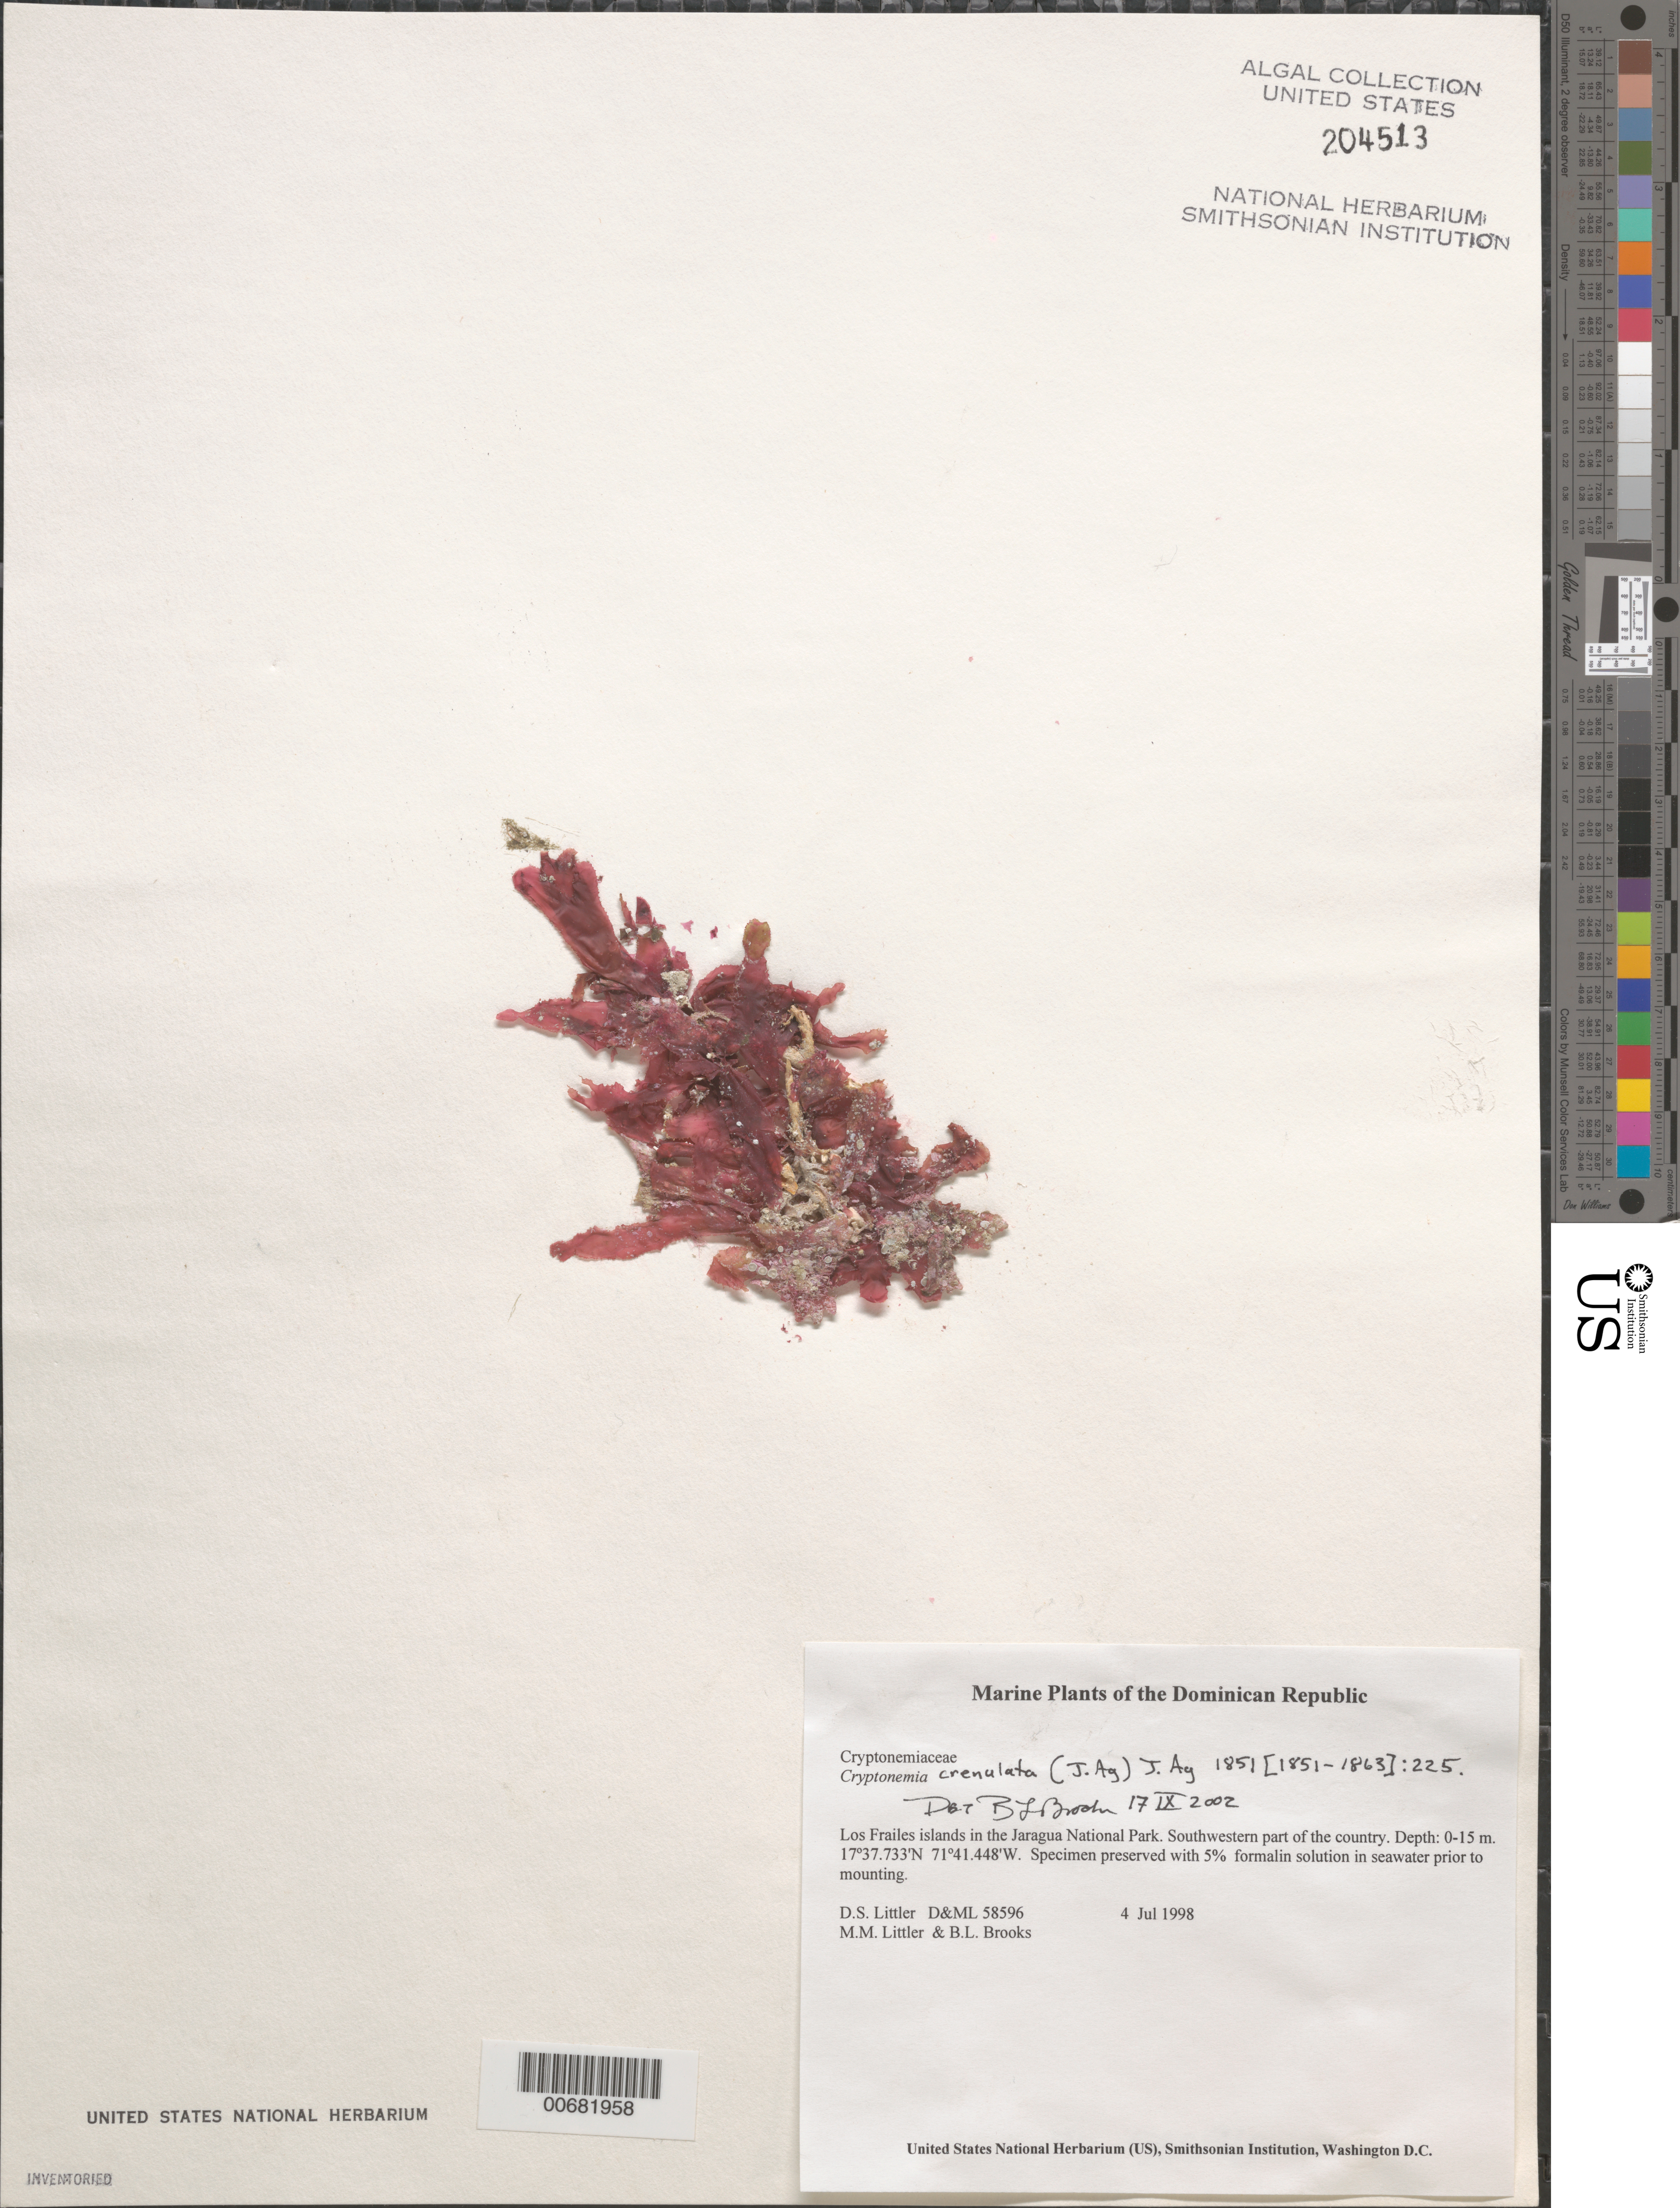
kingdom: Plantae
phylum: Rhodophyta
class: Florideophyceae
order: Halymeniales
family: Halymeniaceae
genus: Cryptonemia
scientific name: Cryptonemia crenulata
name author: (J. Agardh) J. Agardh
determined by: Brooks, B. L., (BOT), Smithsonian Institution - National Museum of Natural History (UNITED STATES)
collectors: D. S. Littler, M. M. Littler & B. Brooks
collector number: D&ML 58596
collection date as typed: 4 Jul 1998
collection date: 1998-07-04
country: Dominican Republic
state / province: Pedernales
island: Los Frailes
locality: Jaragua National Park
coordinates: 17 37.733' N, 71 41.448' W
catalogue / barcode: US 204513